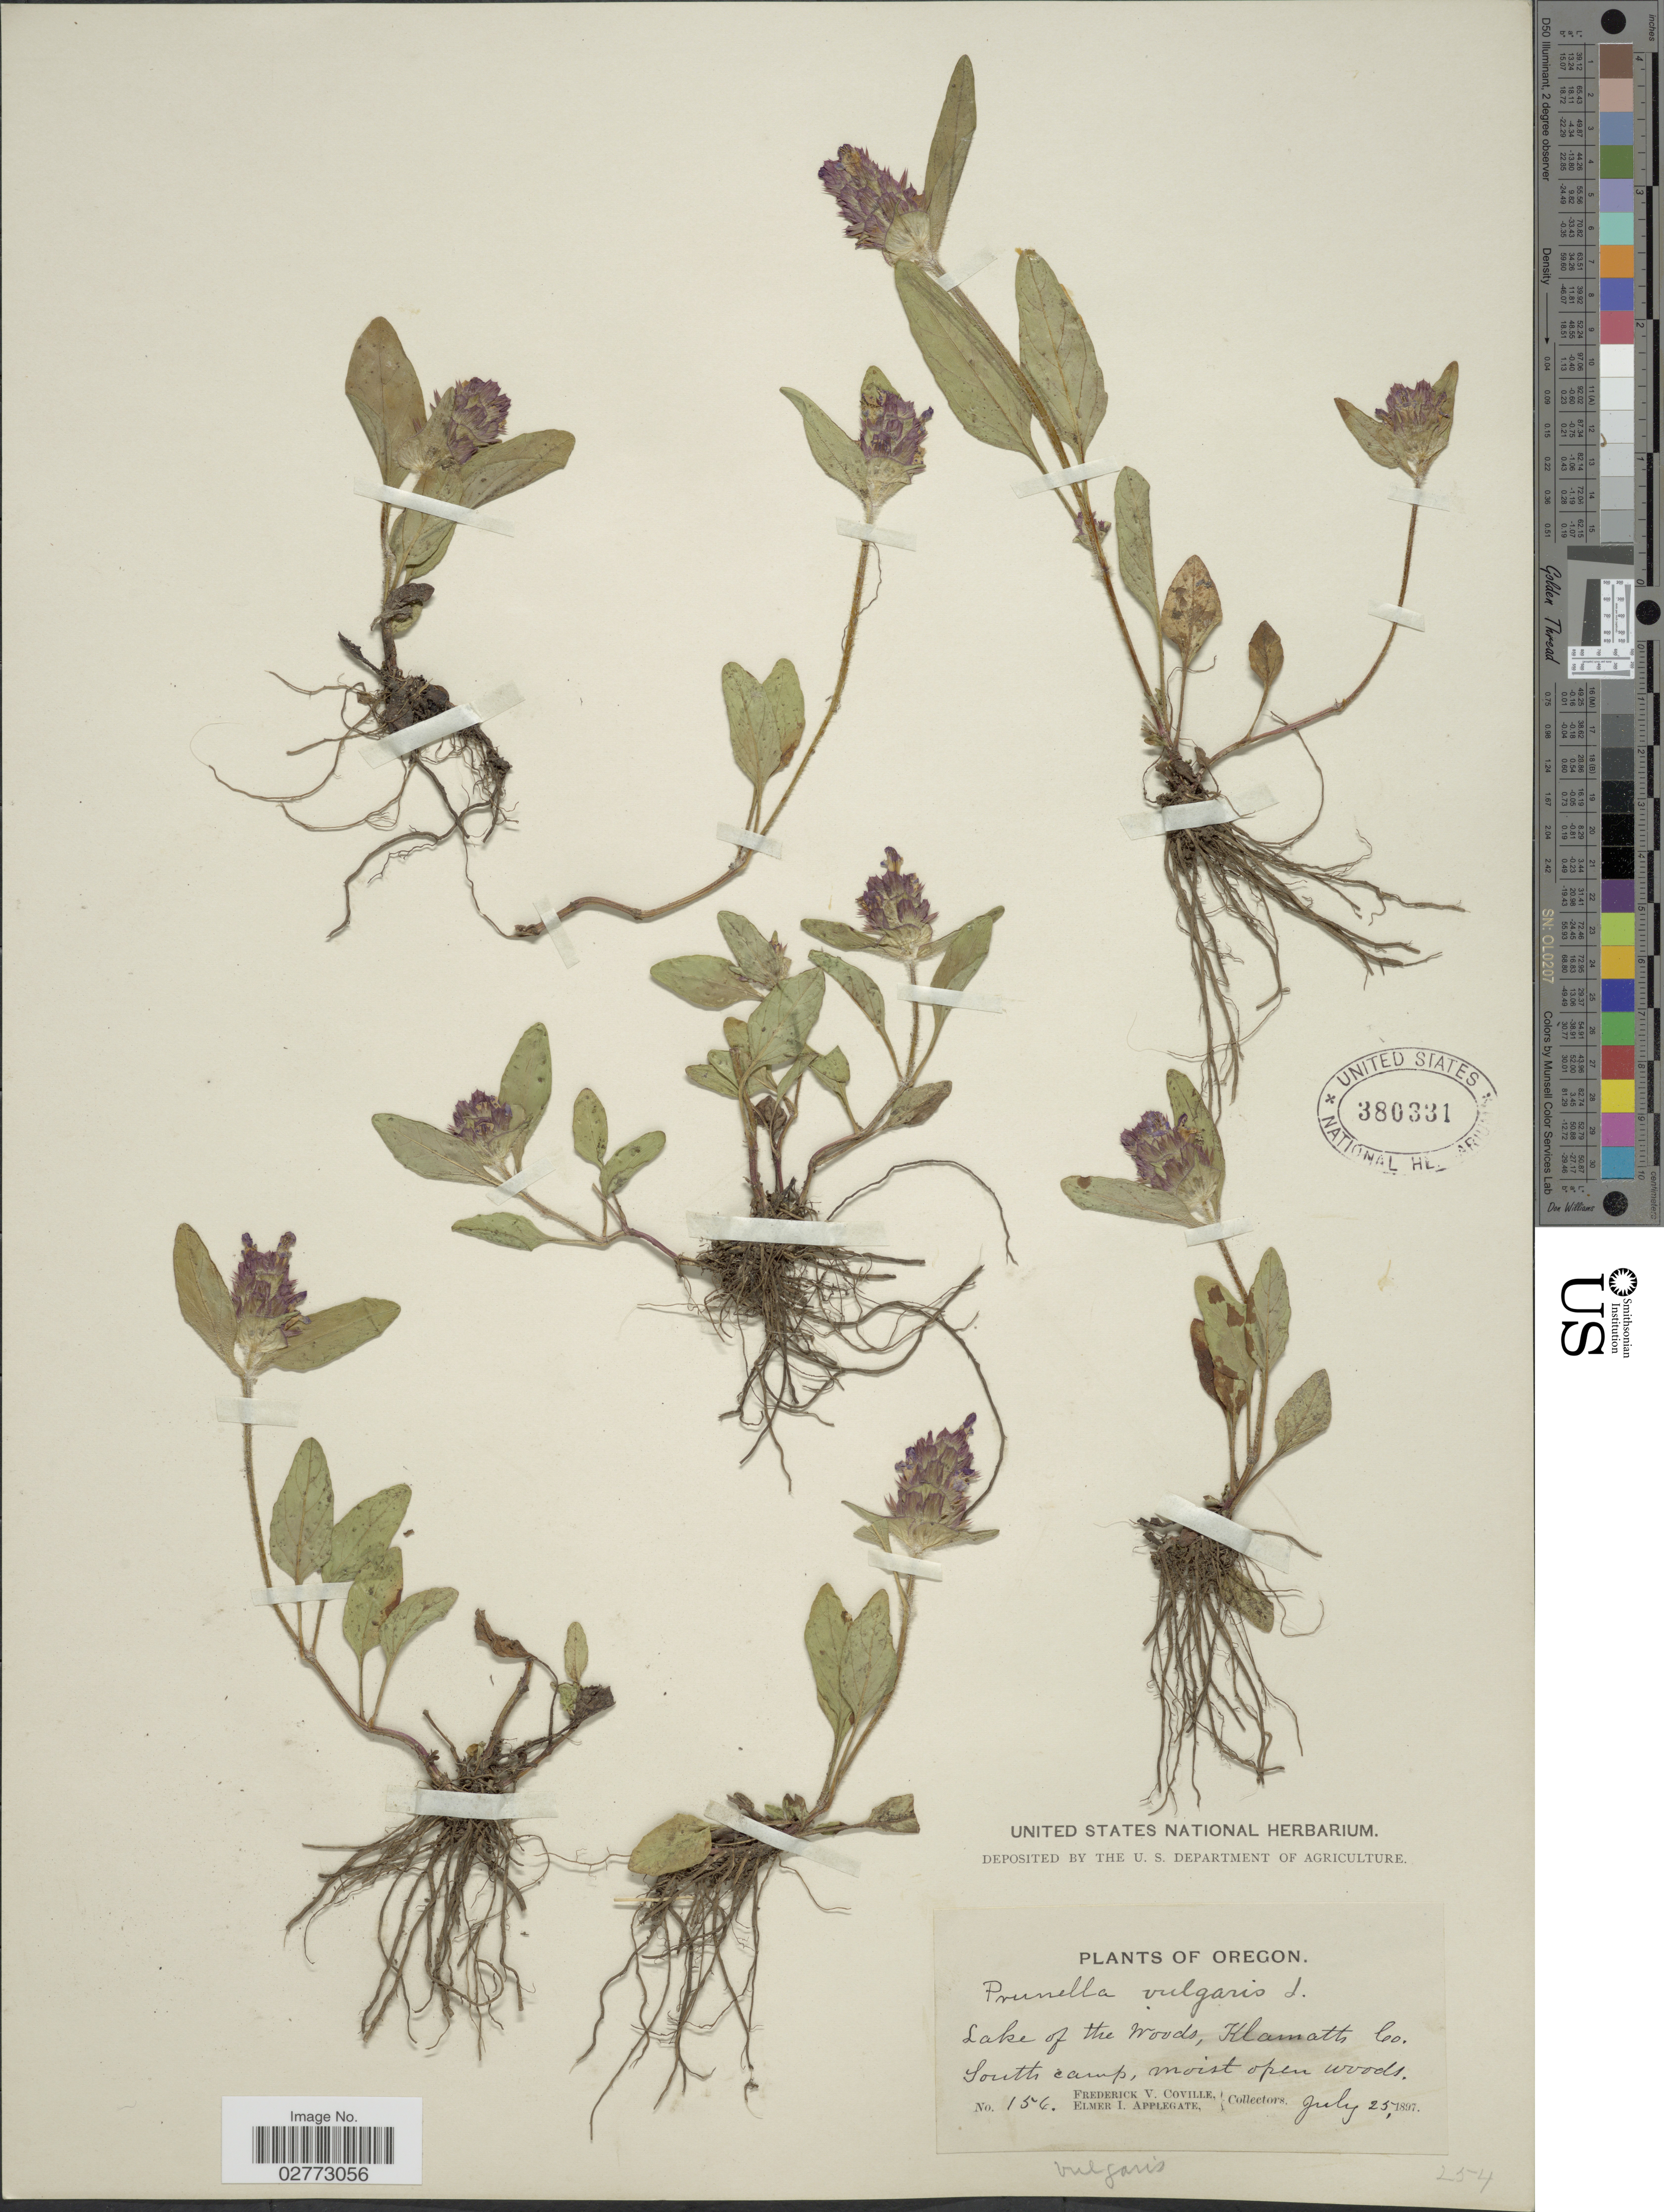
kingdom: Plantae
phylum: Tracheophyta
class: Magnoliopsida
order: Lamiales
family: Lamiaceae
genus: Prunella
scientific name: Prunella vulgaris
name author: L.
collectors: F. V. Coville & E. I. Applegate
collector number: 156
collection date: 1897-07-25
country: United States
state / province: Oregon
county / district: Klamath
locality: Lake of the woods, Klamath Co. South camp, moist open woods.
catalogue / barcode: US 380331